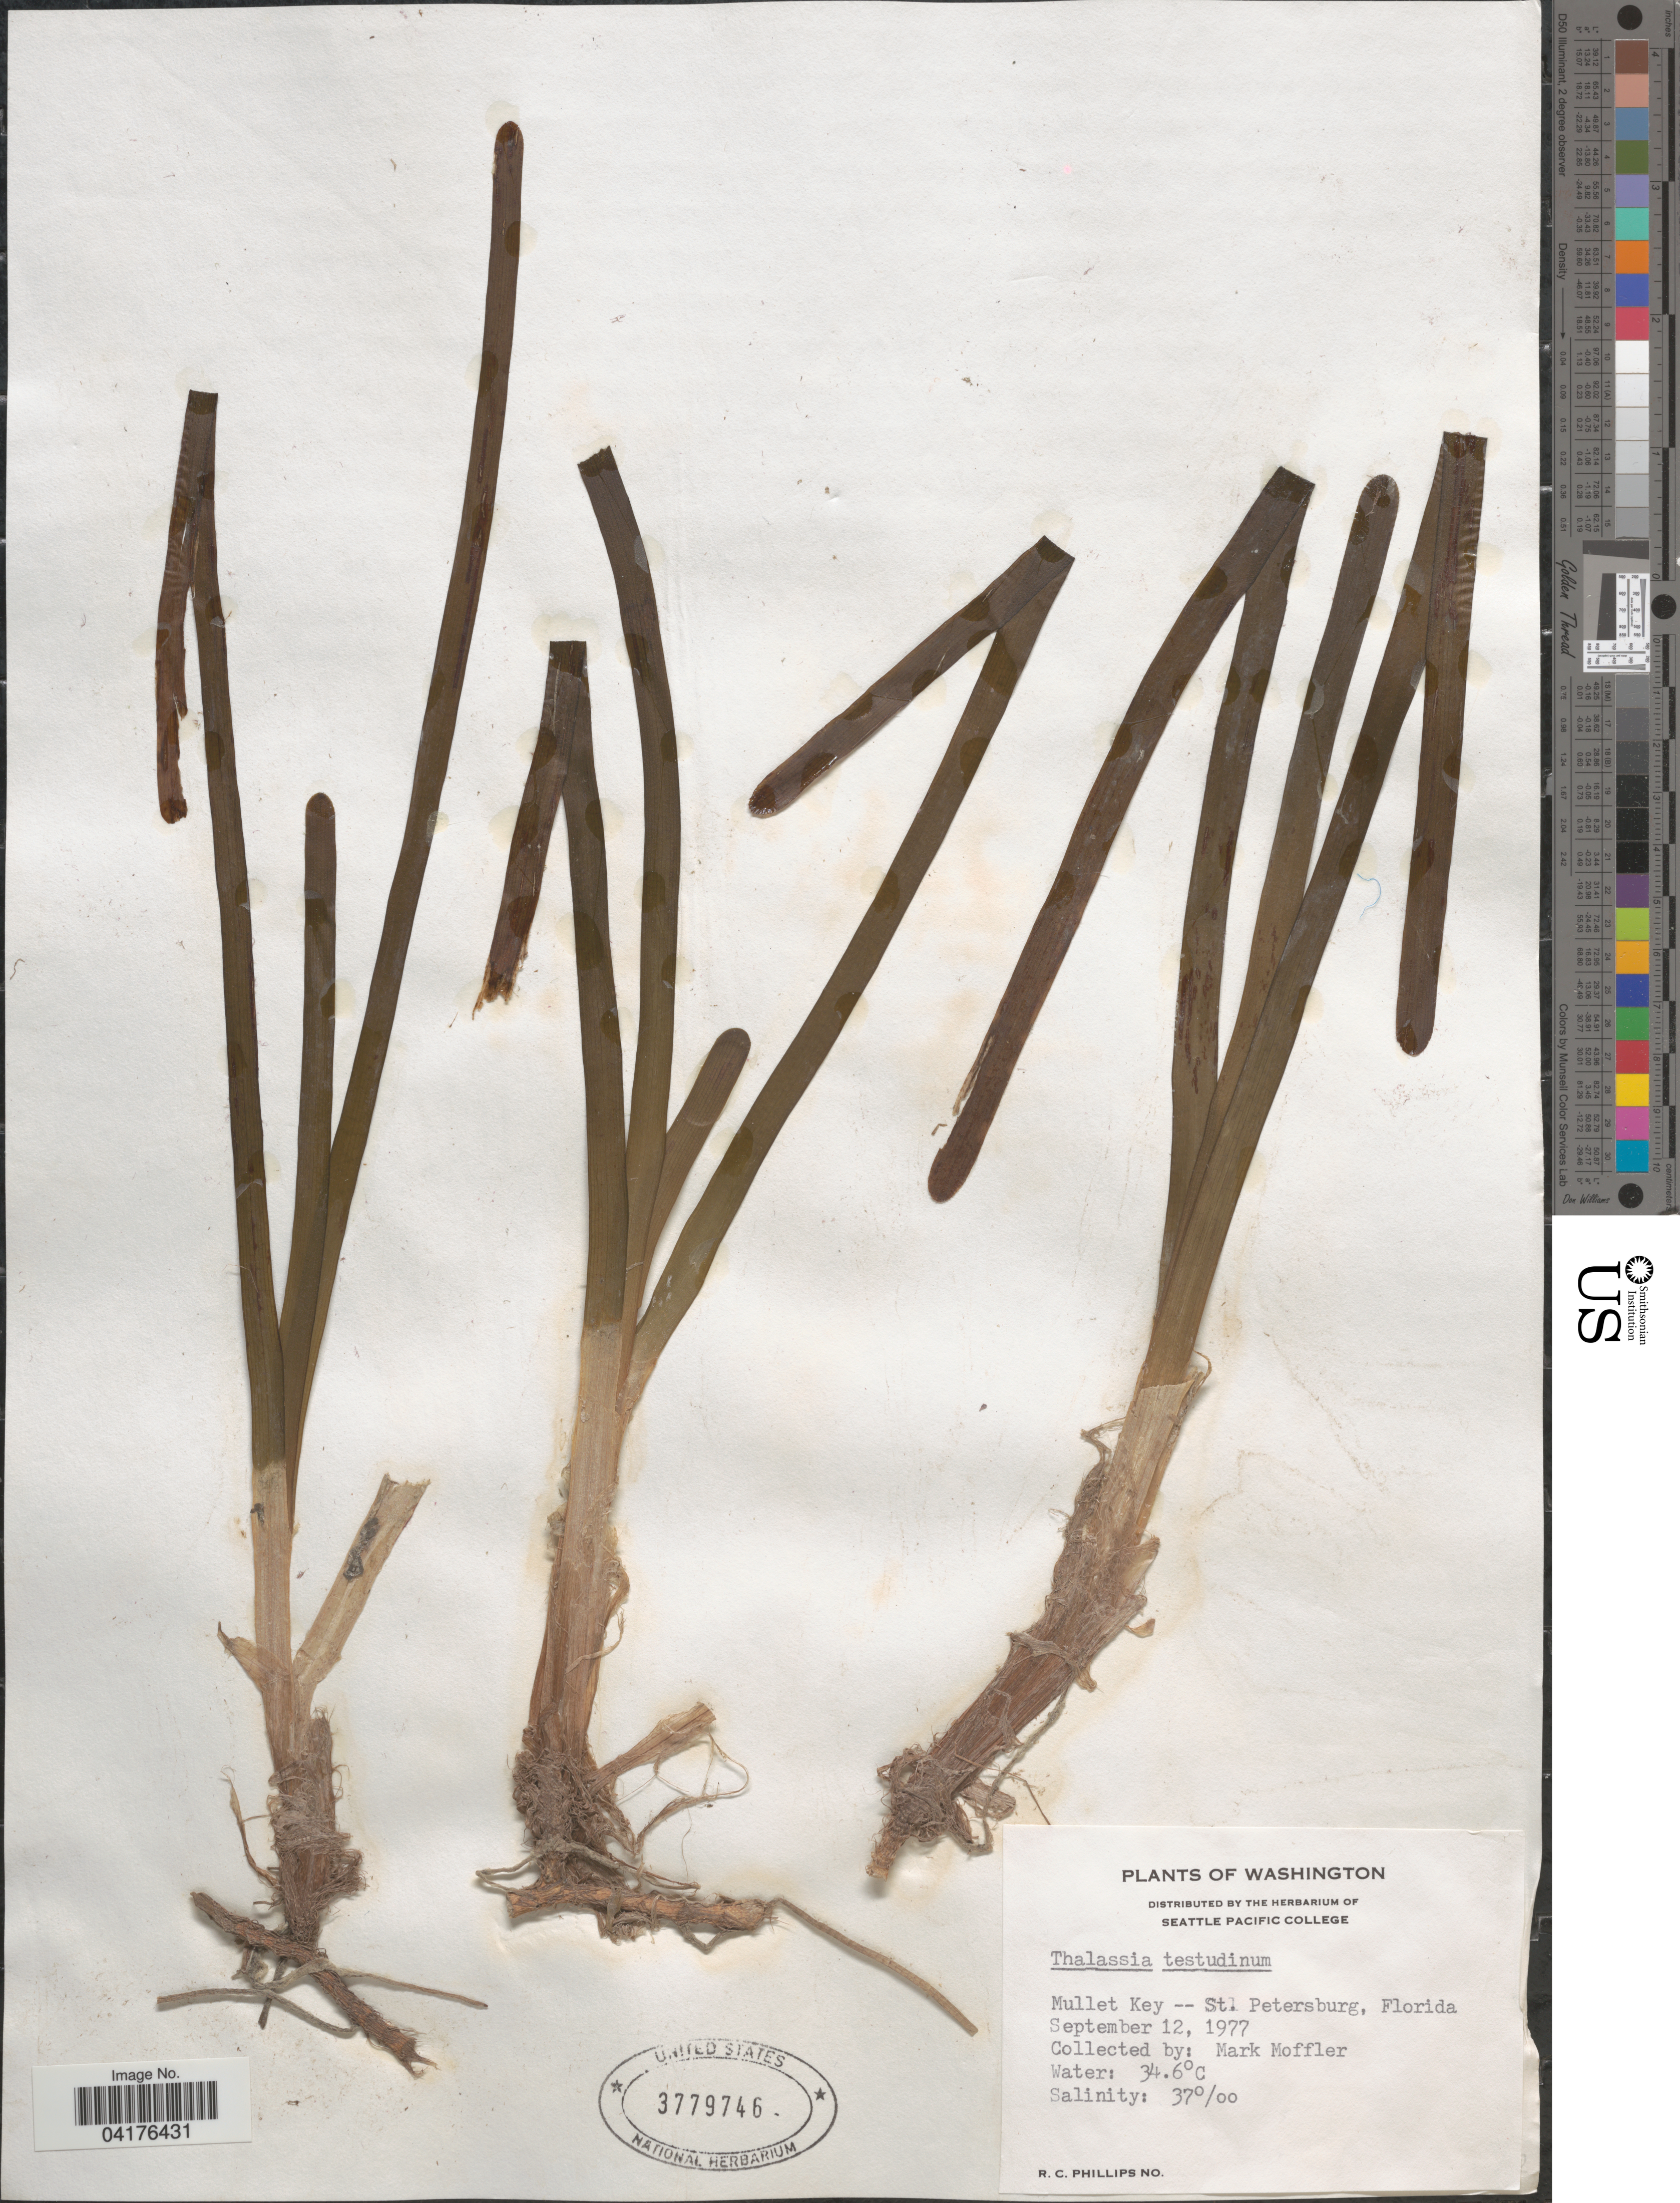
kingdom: Plantae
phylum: Tracheophyta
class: Liliopsida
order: Alismatales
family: Hydrocharitaceae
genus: Thalassia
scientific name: Thalassia testudinum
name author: Banks & Sol. ex K.D. Koenig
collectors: M. Moffler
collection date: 1977-09-12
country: United States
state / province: Florida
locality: Mullet Key -- St. Petersburg.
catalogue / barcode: US 3779746